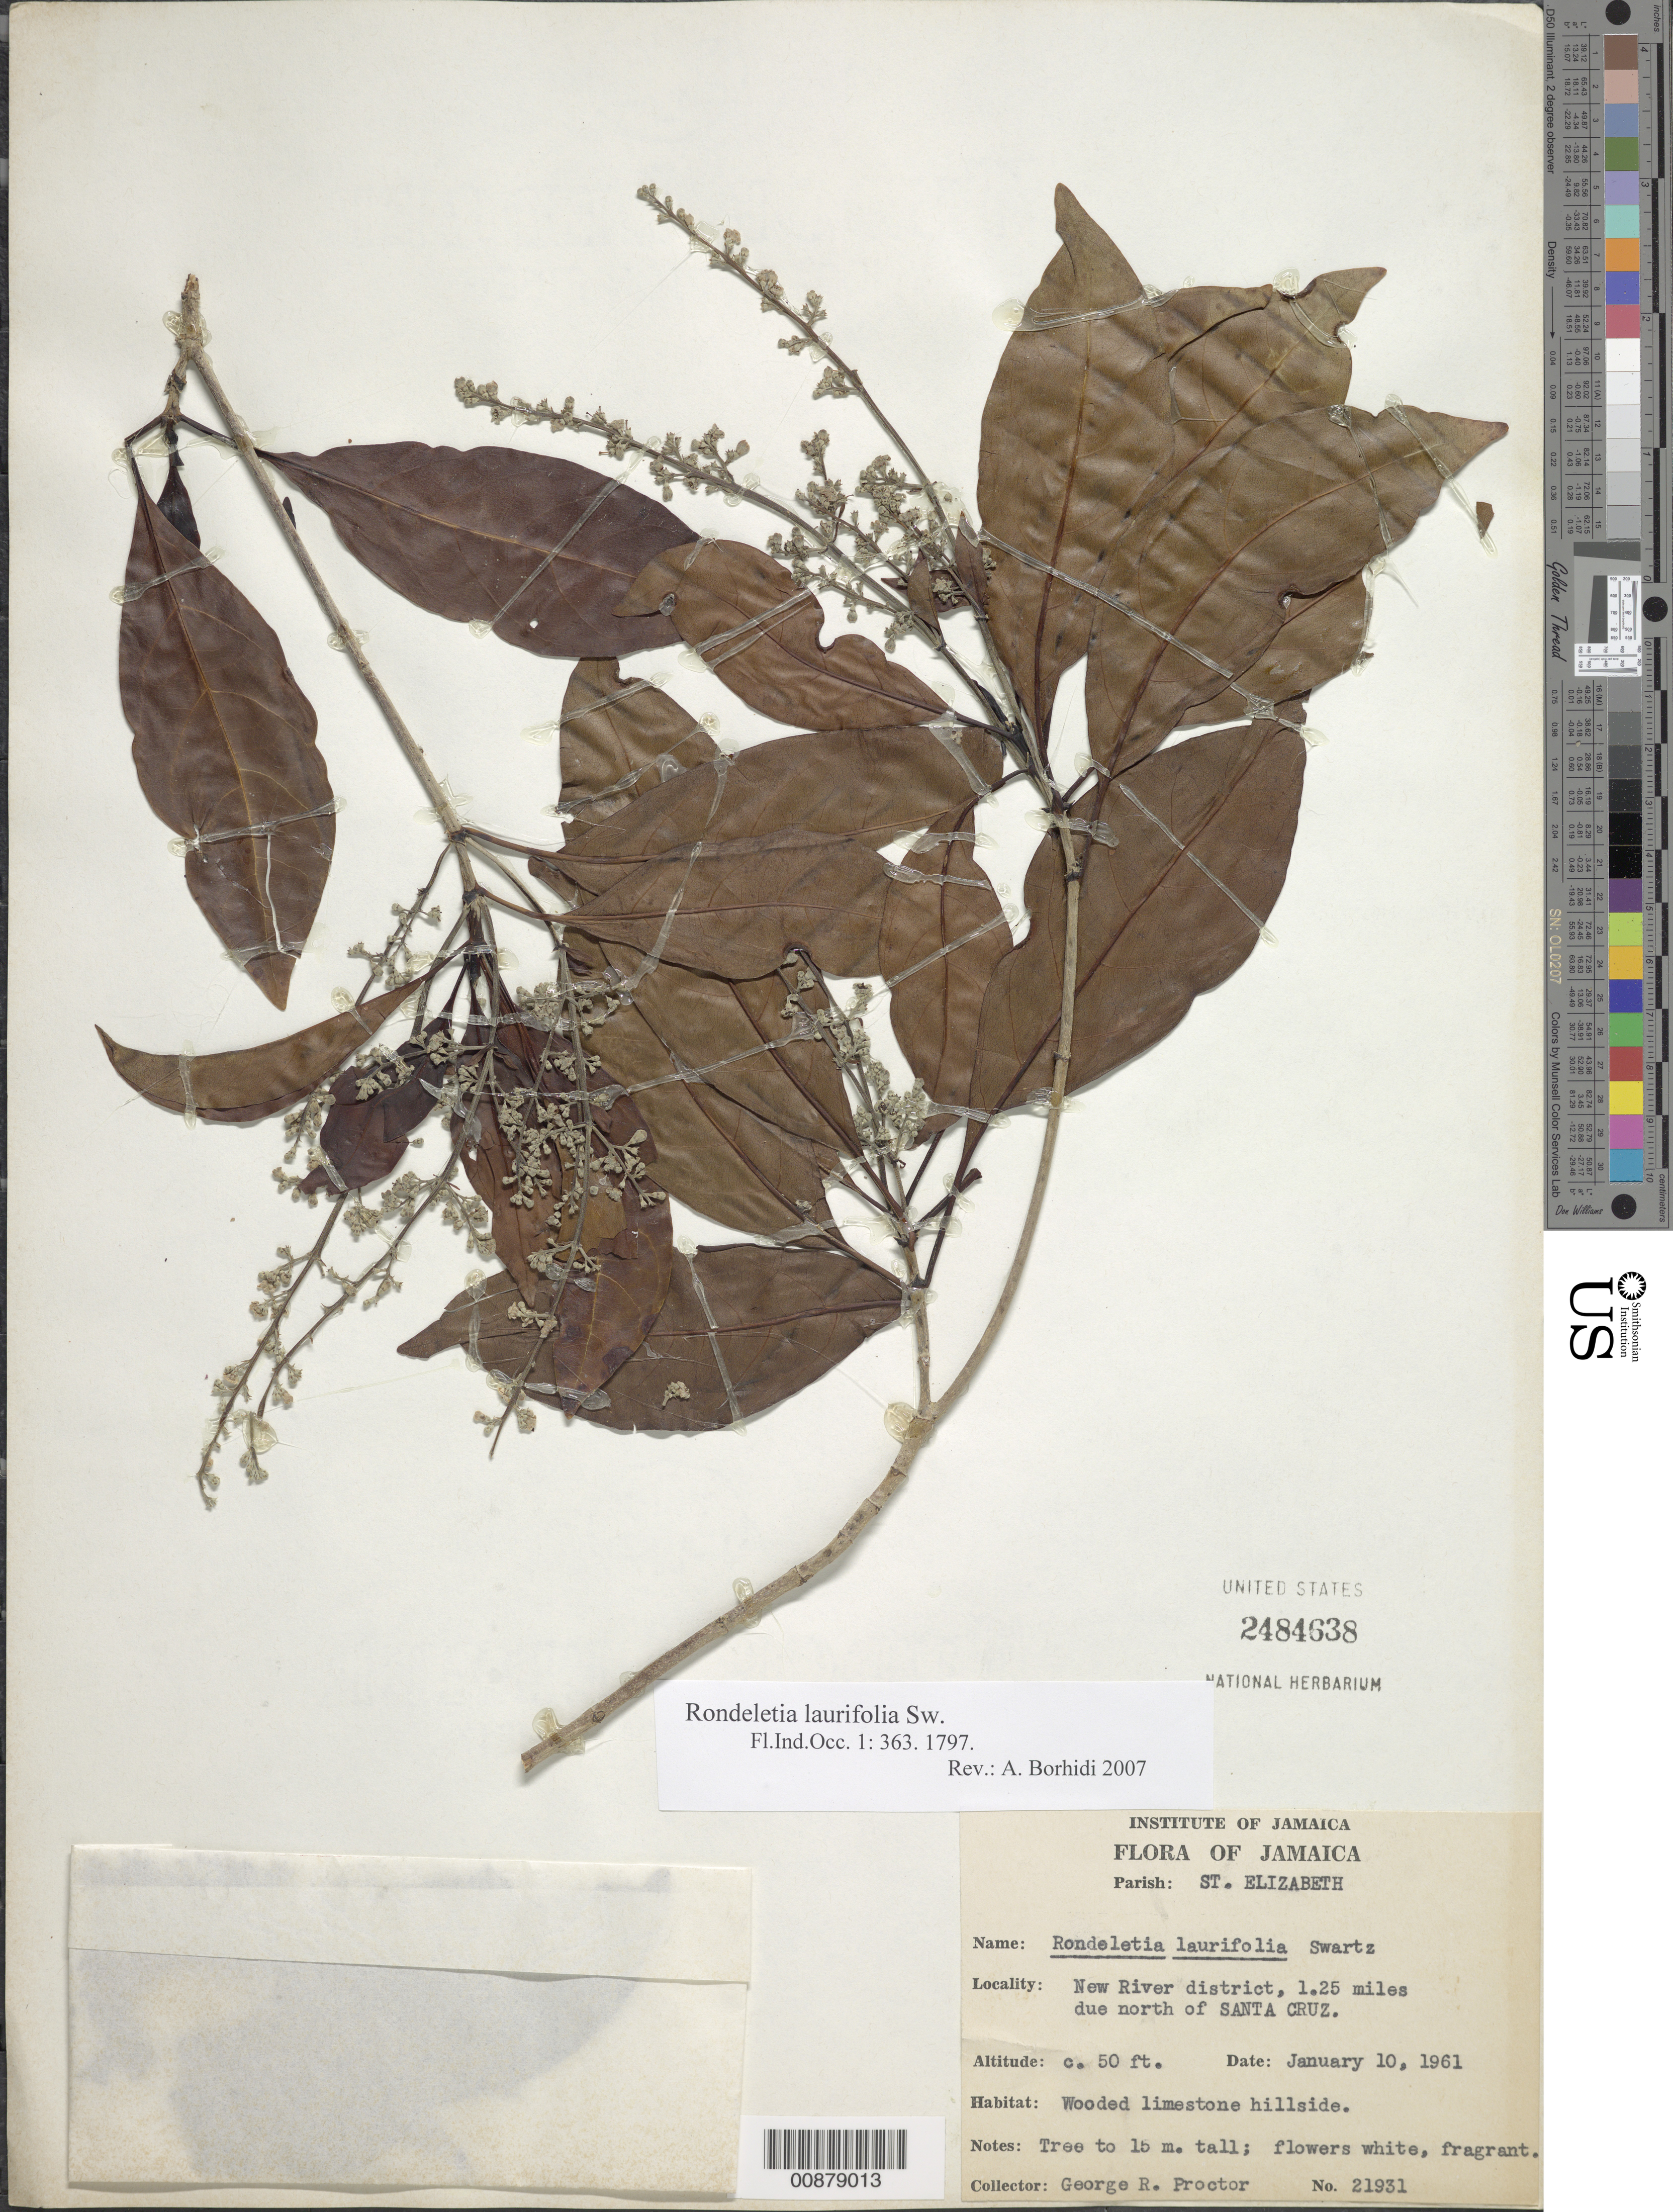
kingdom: Plantae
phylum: Tracheophyta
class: Magnoliopsida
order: Gentianales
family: Rubiaceae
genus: Rondeletia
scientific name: Rondeletia laurifolia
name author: Sw.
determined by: Borhidi, Attila L.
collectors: G. R. Proctor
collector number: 21931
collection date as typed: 10 Jan 1961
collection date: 1961-01-10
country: Jamaica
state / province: Saint Elizabeth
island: Jamaica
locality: New River District, 1.25 mi. due N of Santa Cruz.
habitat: Wooded limestone hillside.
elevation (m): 15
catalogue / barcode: US 2484638